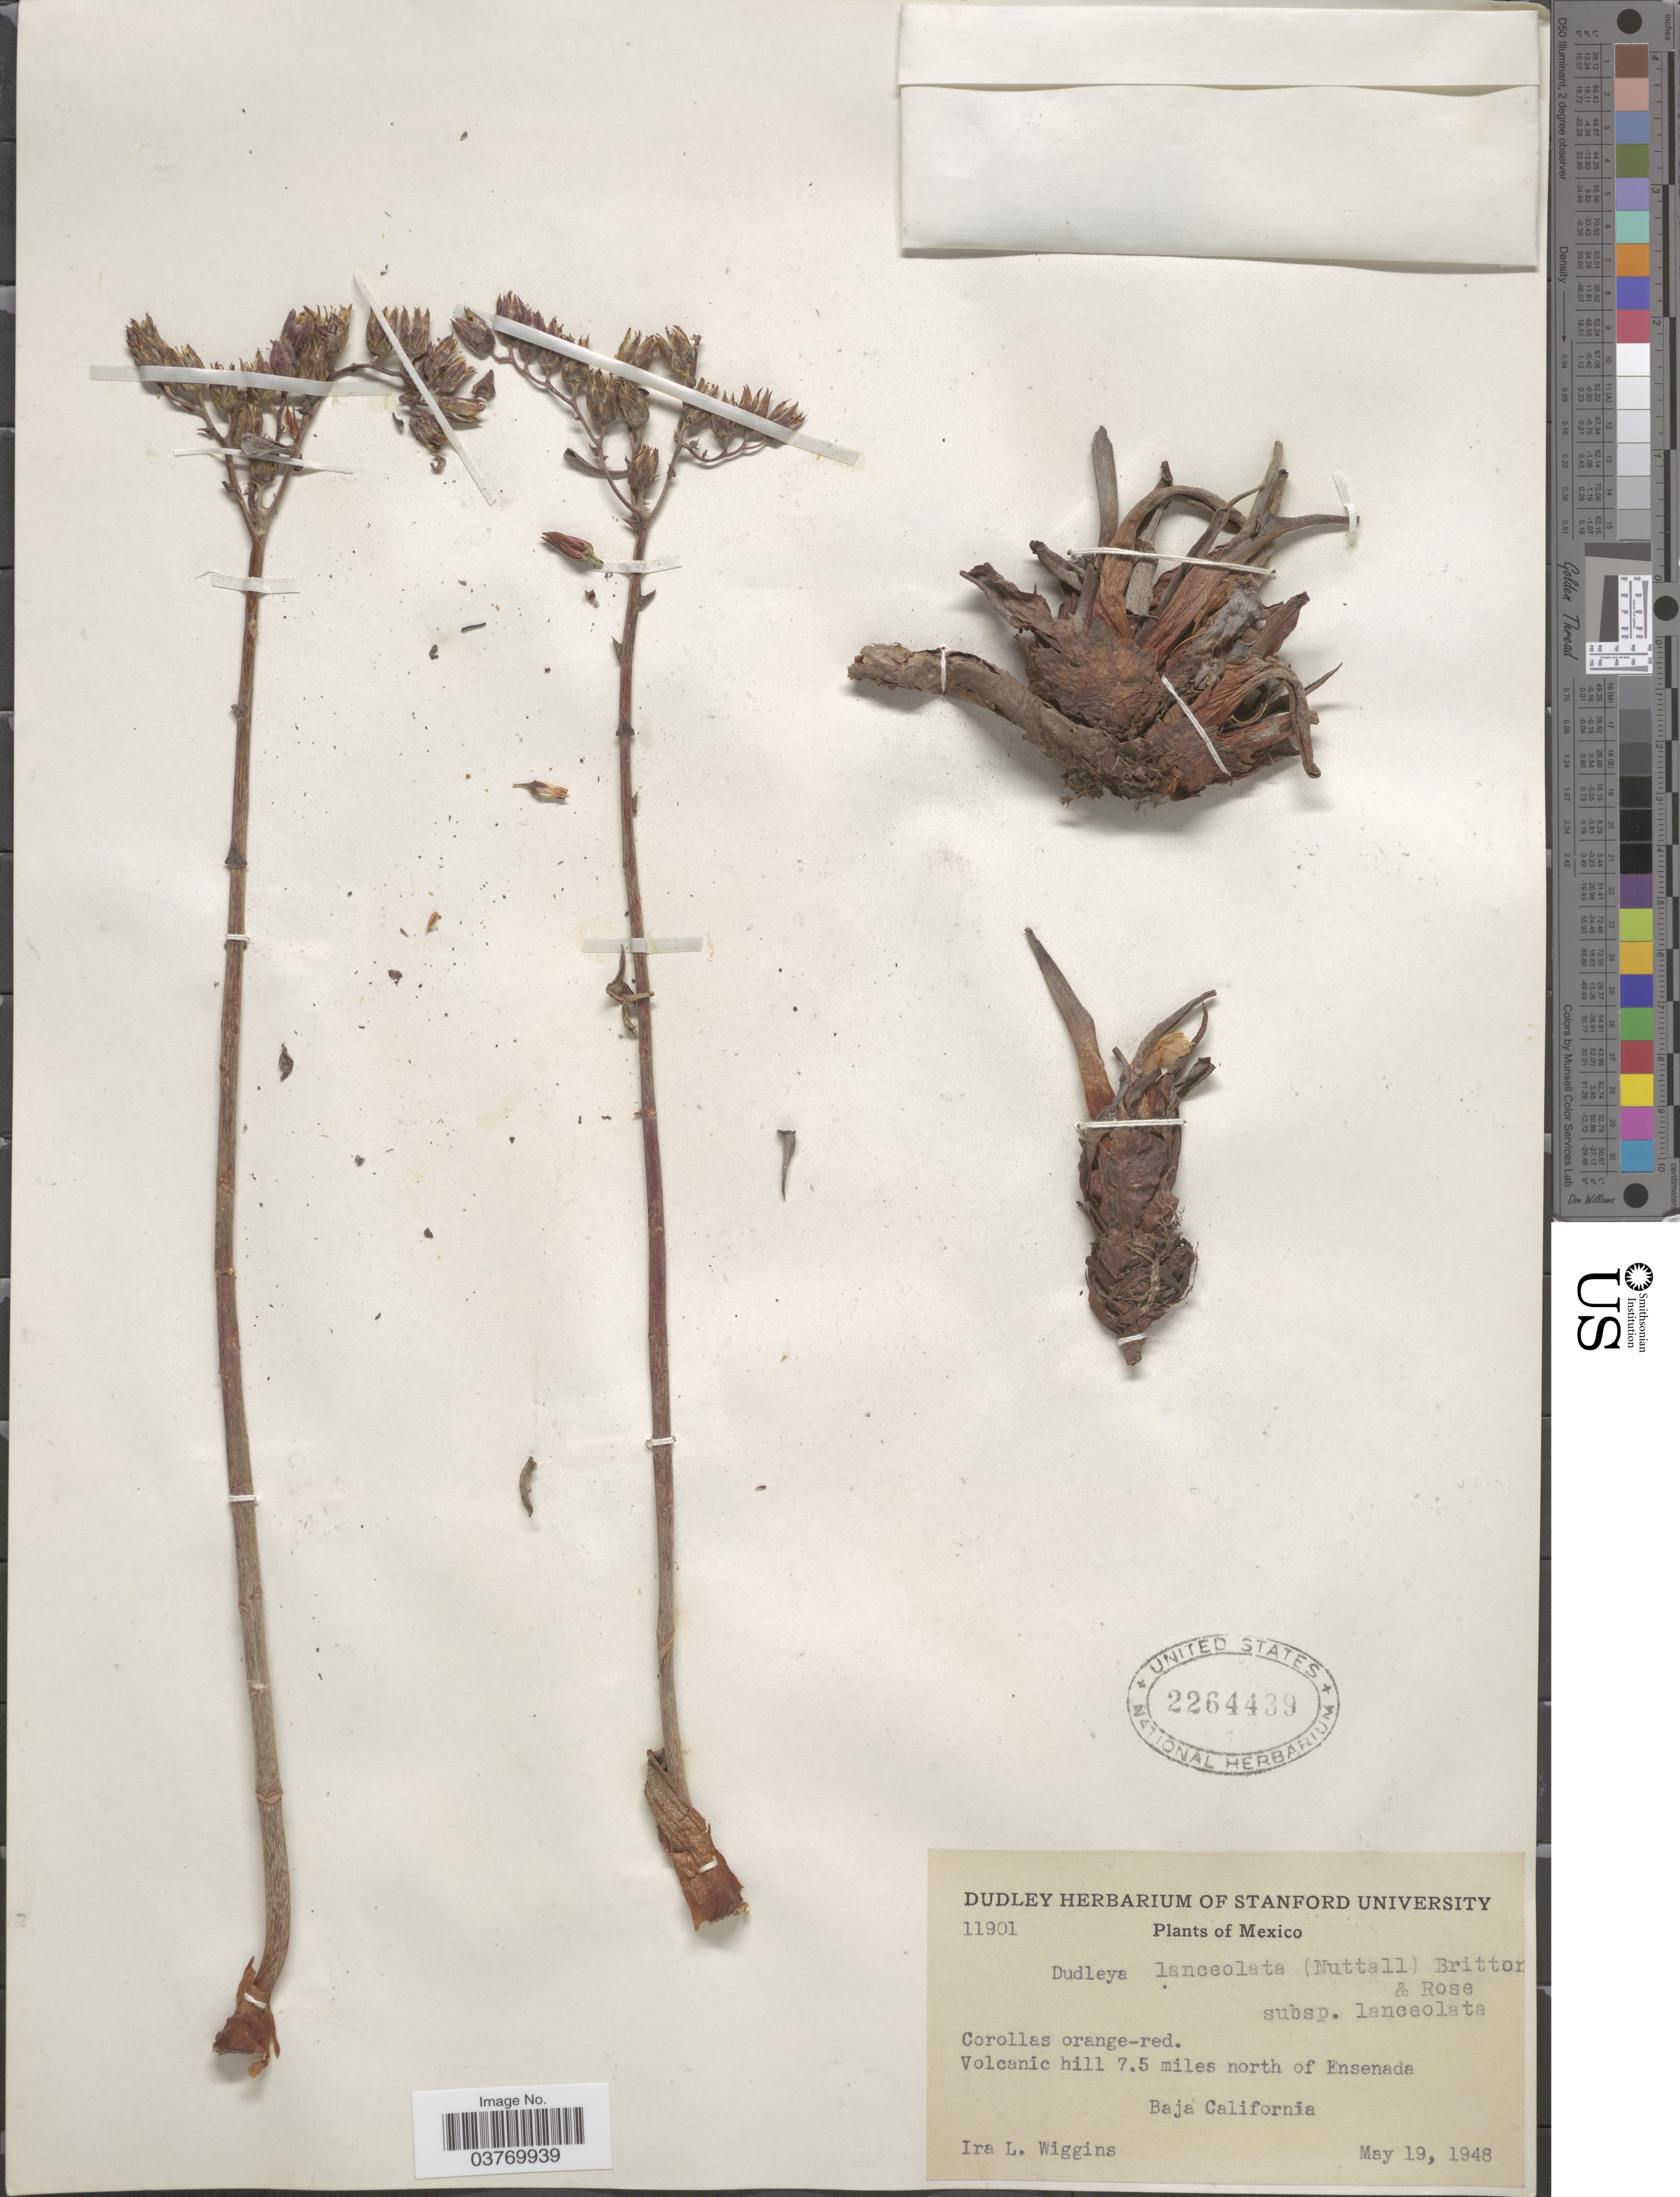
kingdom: Plantae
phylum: Tracheophyta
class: Magnoliopsida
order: Saxifragales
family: Crassulaceae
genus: Dudleya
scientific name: Dudleya abramsii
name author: Rose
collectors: I. L. Wiggins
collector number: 11901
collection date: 1948-05-19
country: Mexico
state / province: Baja California Norte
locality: Volcanic hill 7.5 miles north of Ensenada.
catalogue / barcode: US 2264439